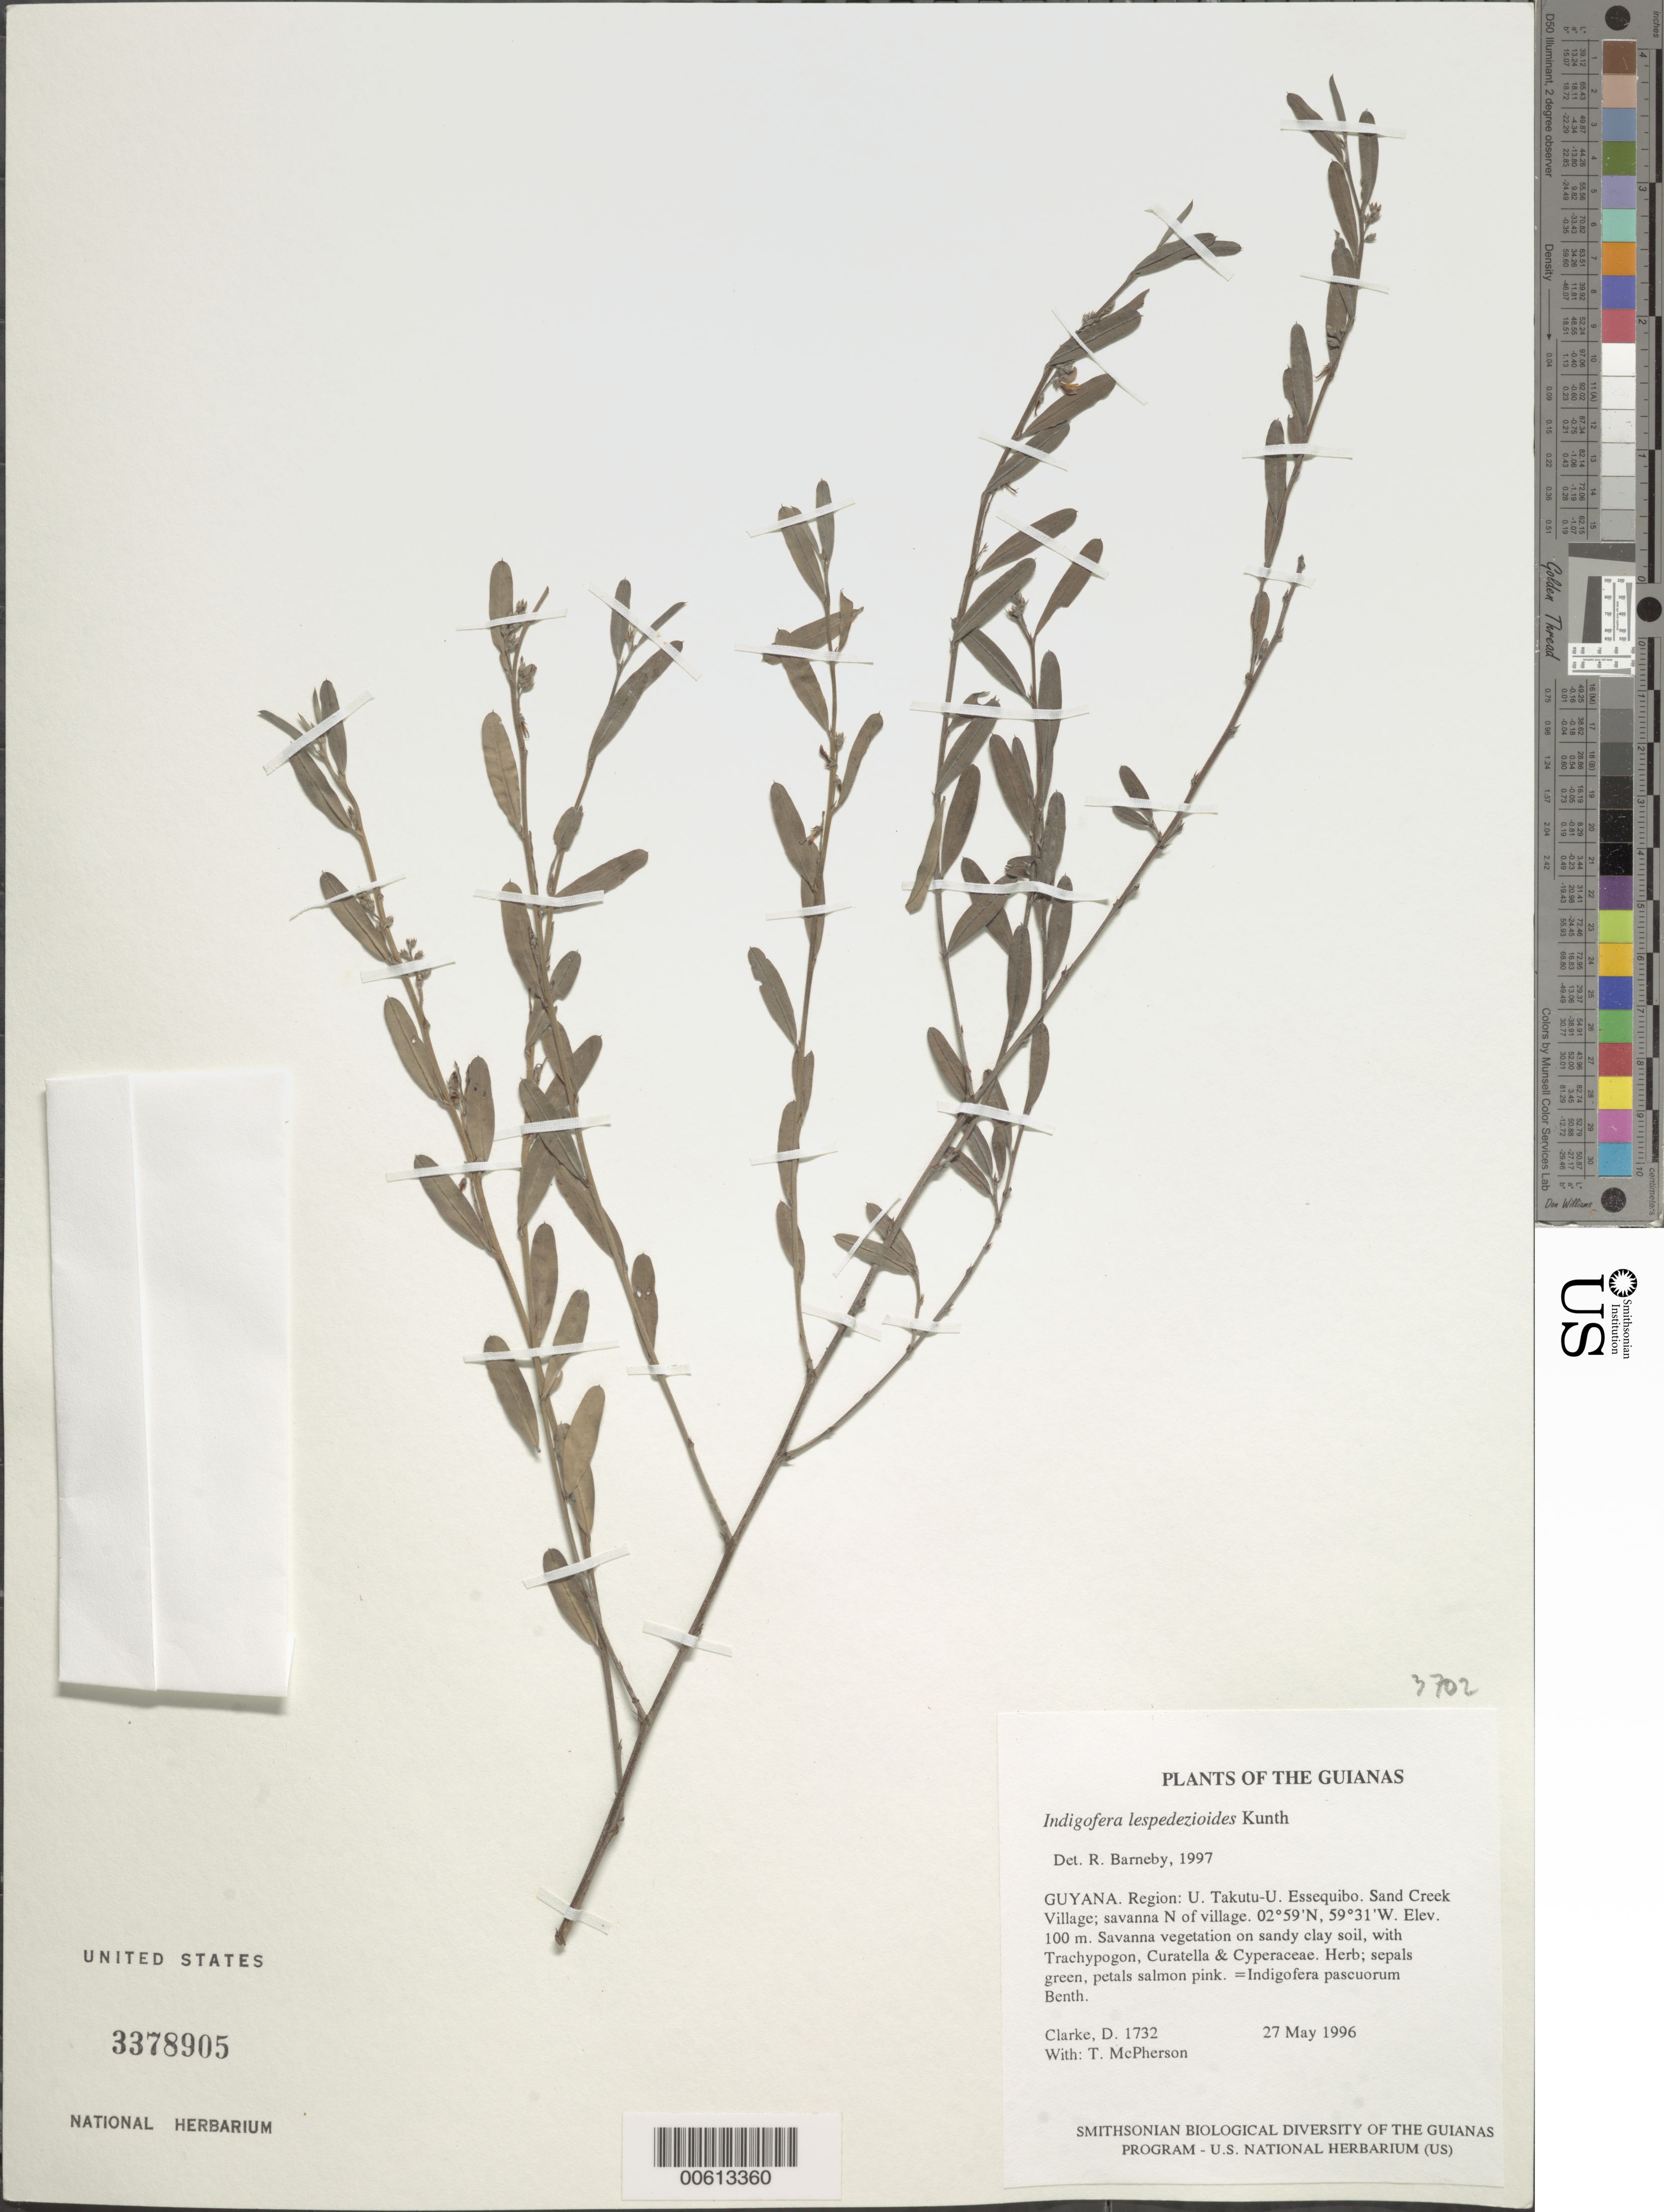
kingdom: Plantae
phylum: Tracheophyta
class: Magnoliopsida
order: Fabales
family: Fabaceae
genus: Indigofera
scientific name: Indigofera lespedezioides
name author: Kunth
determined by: Barneby, Rupert C., (NY)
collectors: H. D. Clarke & T. McPherson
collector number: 1732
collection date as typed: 27 May 1996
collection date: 1996-05-27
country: Guyana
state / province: U. Takutu-U. Essequibo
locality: Sand Creek Village; savanna N of village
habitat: Savanna vegetation on sandy clay soil, with Trachypogon, Curatella & Cyperaceae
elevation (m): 100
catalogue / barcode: US 3378905